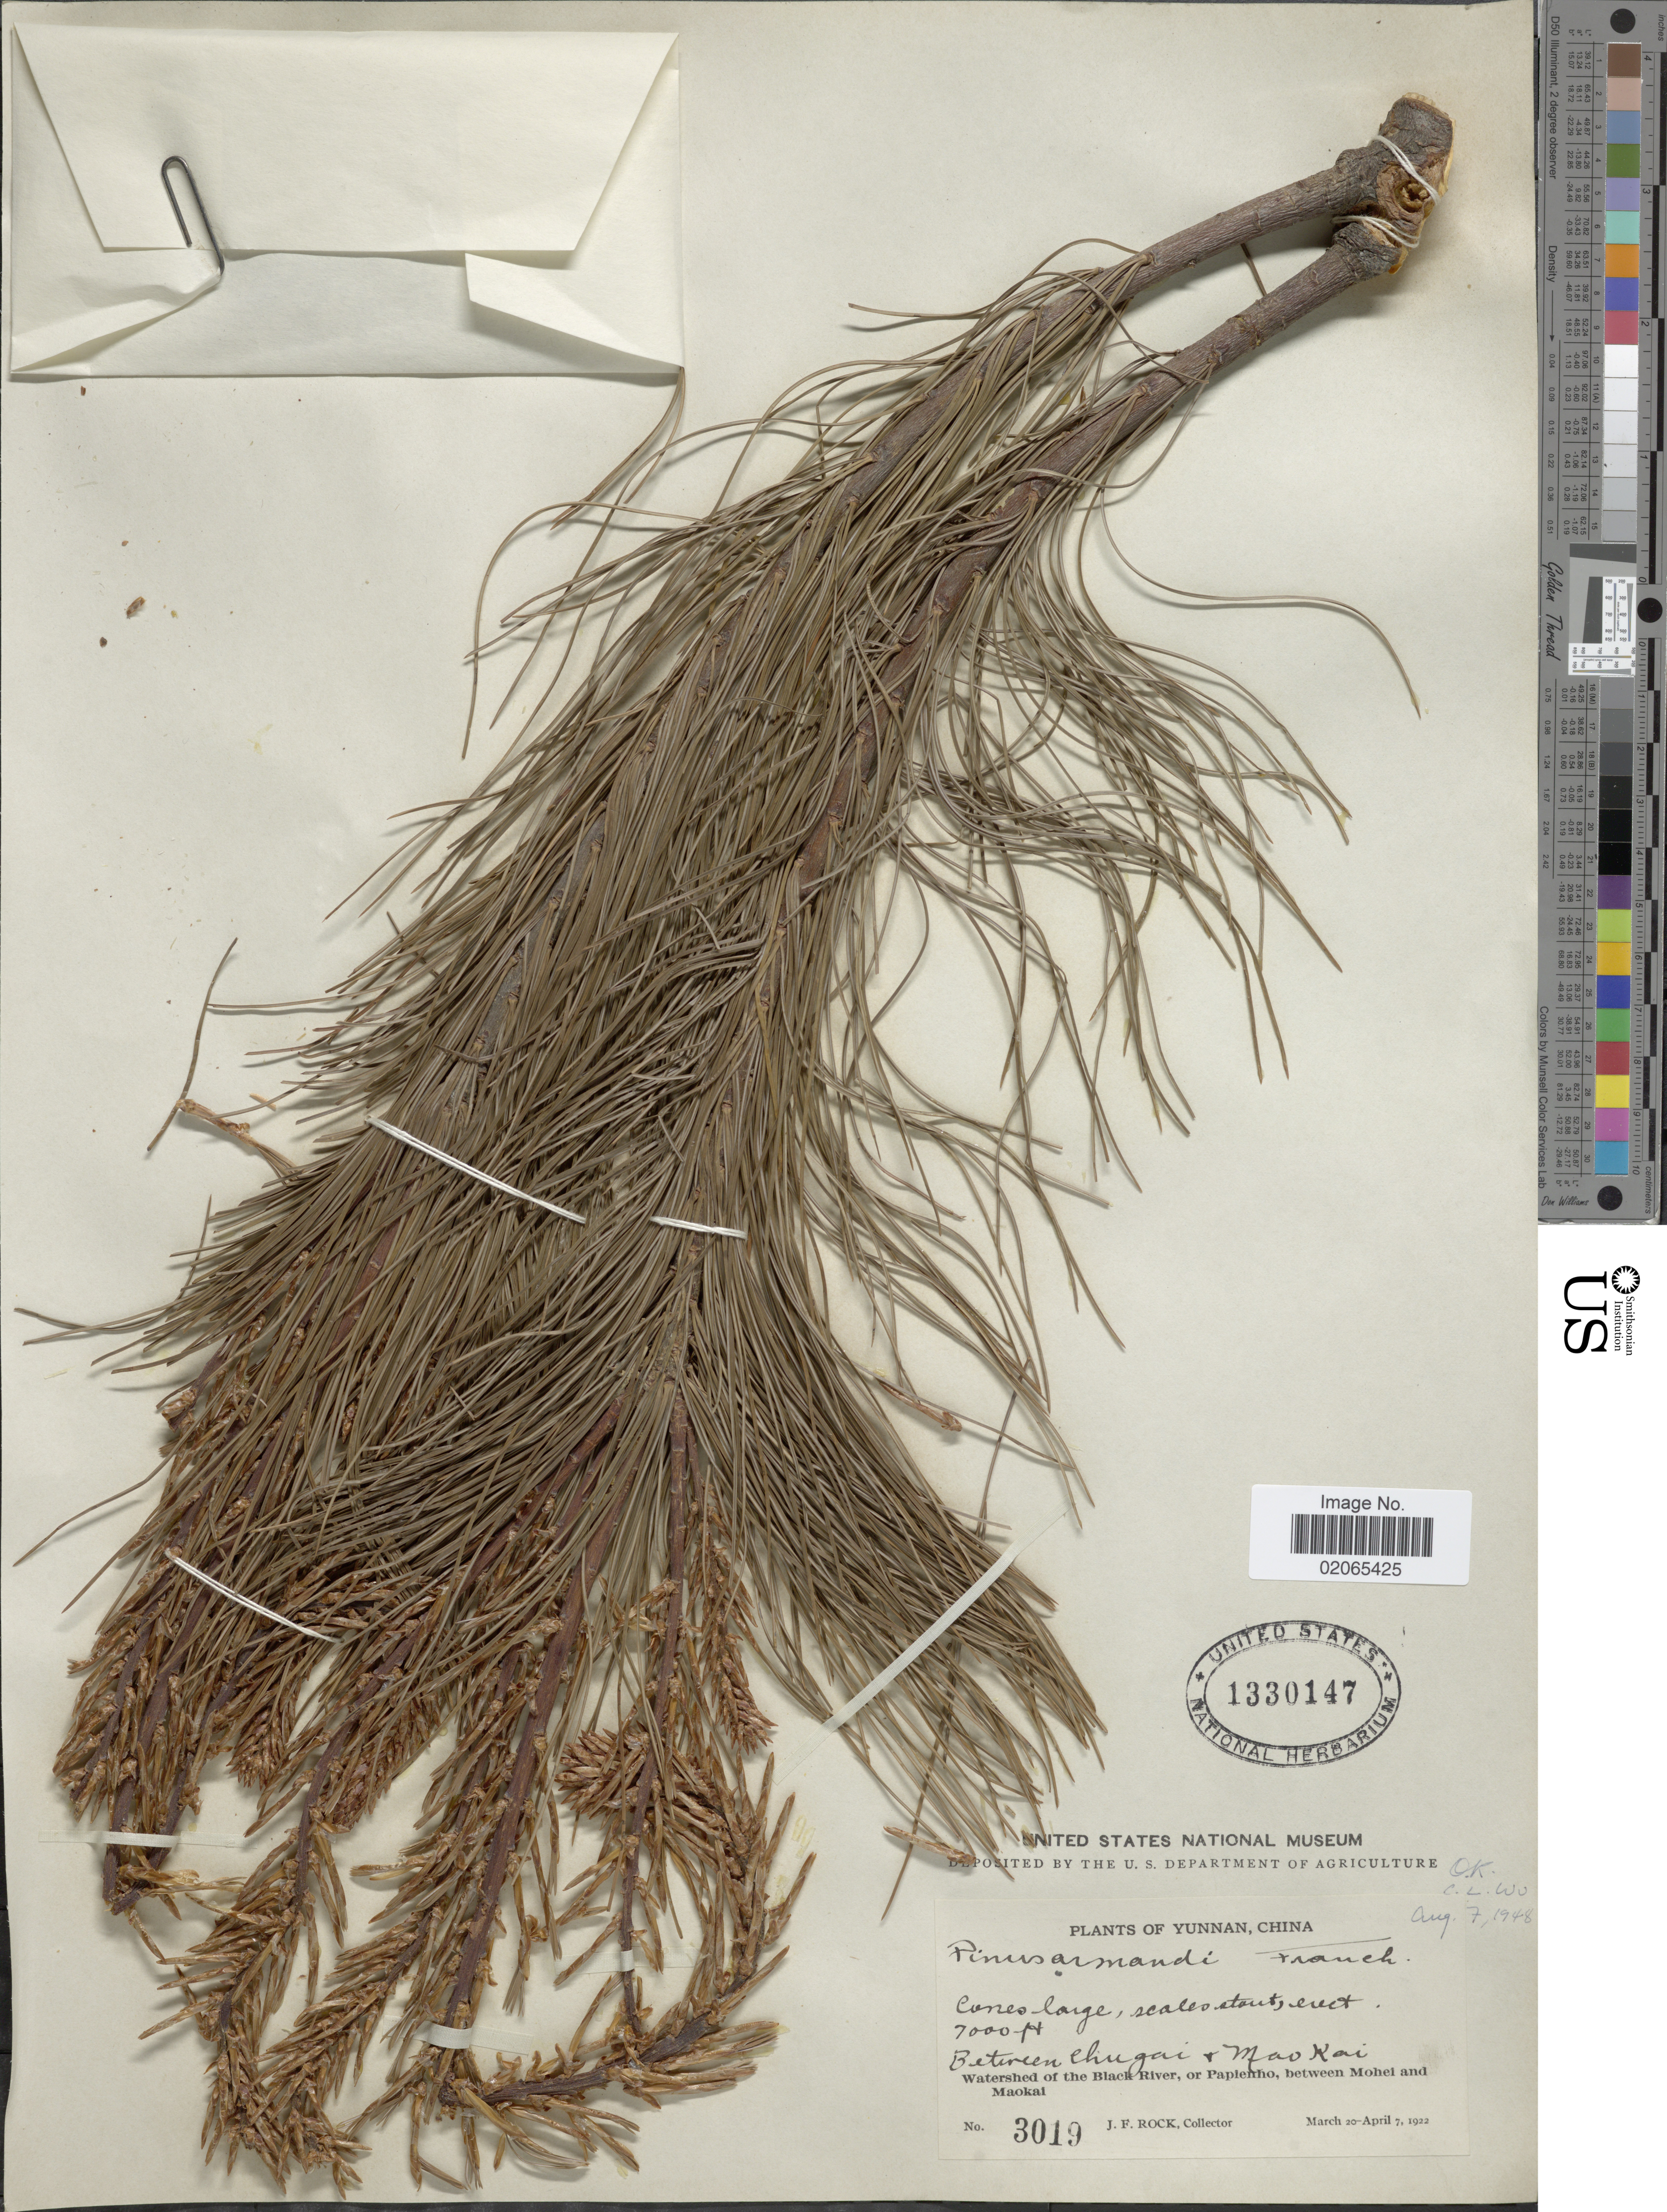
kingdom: Plantae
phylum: Tracheophyta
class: Pinopsida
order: Pinales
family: Pinaceae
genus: Pinus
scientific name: Pinus armandii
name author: Franch.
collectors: J. Rock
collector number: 3019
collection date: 1922-03-20/1922-04-07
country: China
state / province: Yunnan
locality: Between Chugai + Mao Kai. Watershed of the Black River, or Papienho, between Mohei and Maokal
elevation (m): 2134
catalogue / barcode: US 1330147